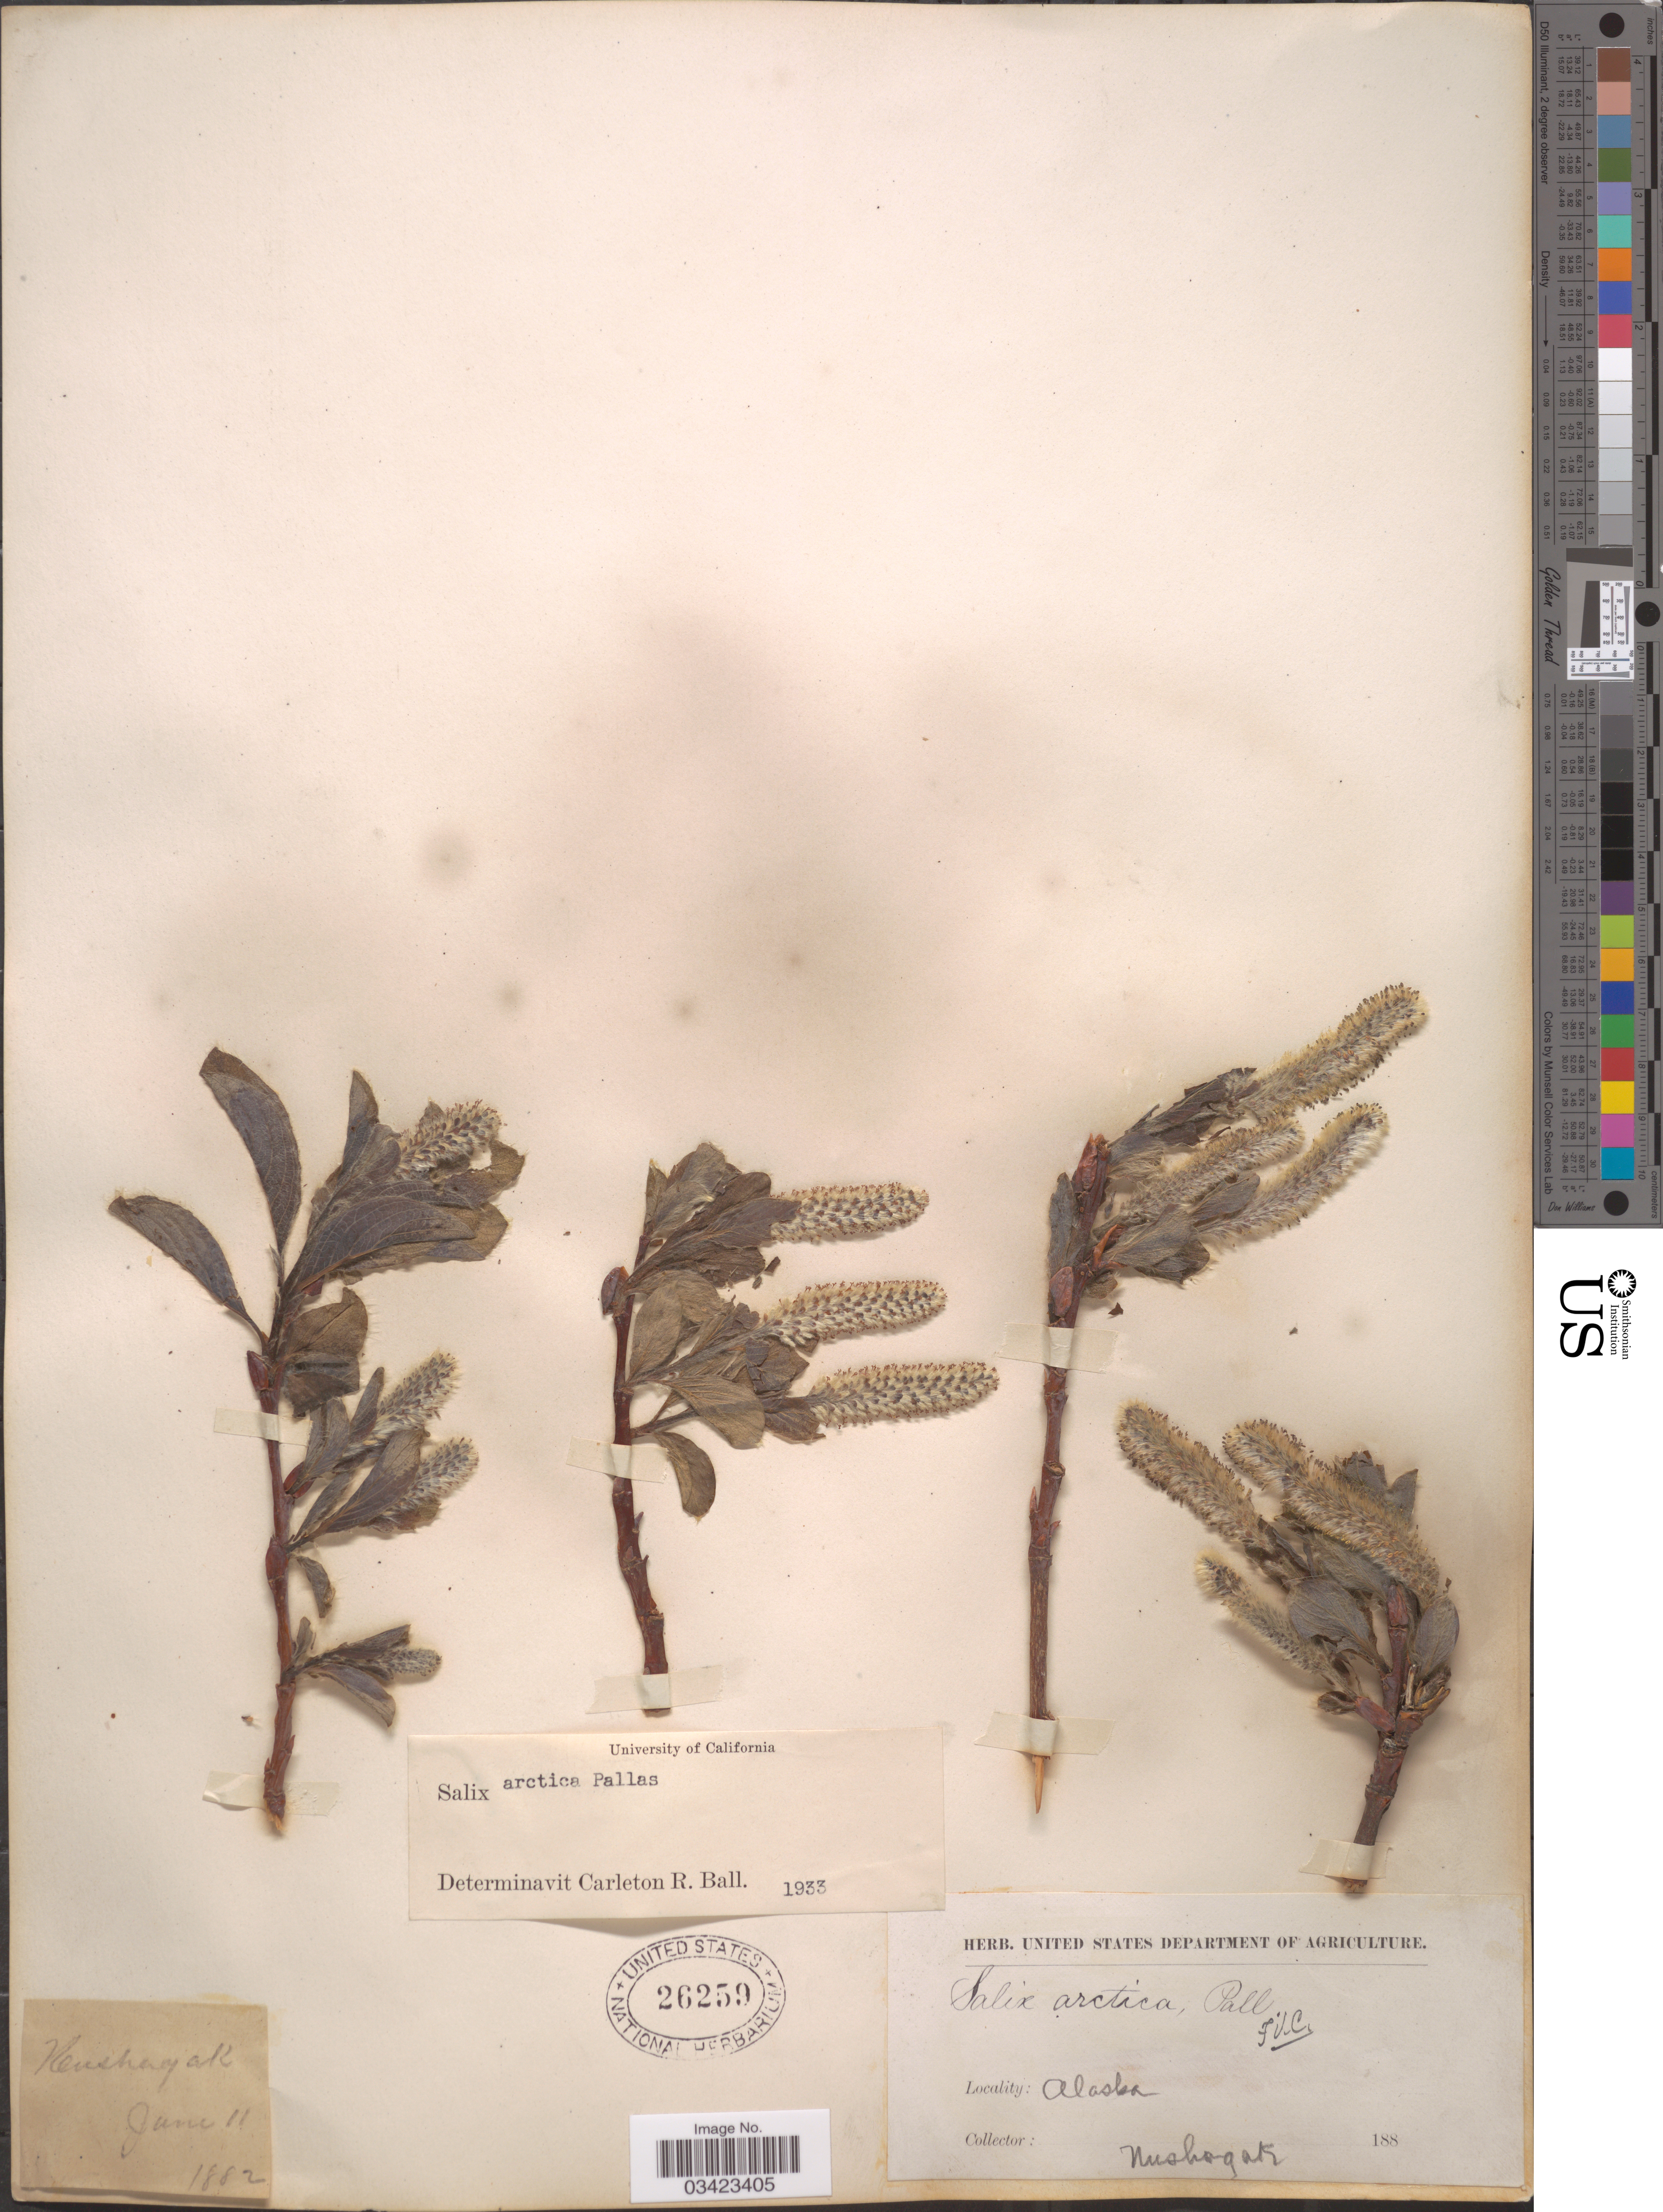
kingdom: Plantae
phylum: Tracheophyta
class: Magnoliopsida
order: Malpighiales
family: Salicaceae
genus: Salix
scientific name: Salix arctica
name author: Pall.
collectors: ex herb. U. S. Department of Agriculture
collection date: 1882-06-11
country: United States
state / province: Alaska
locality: Nushagak.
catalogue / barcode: US 26259